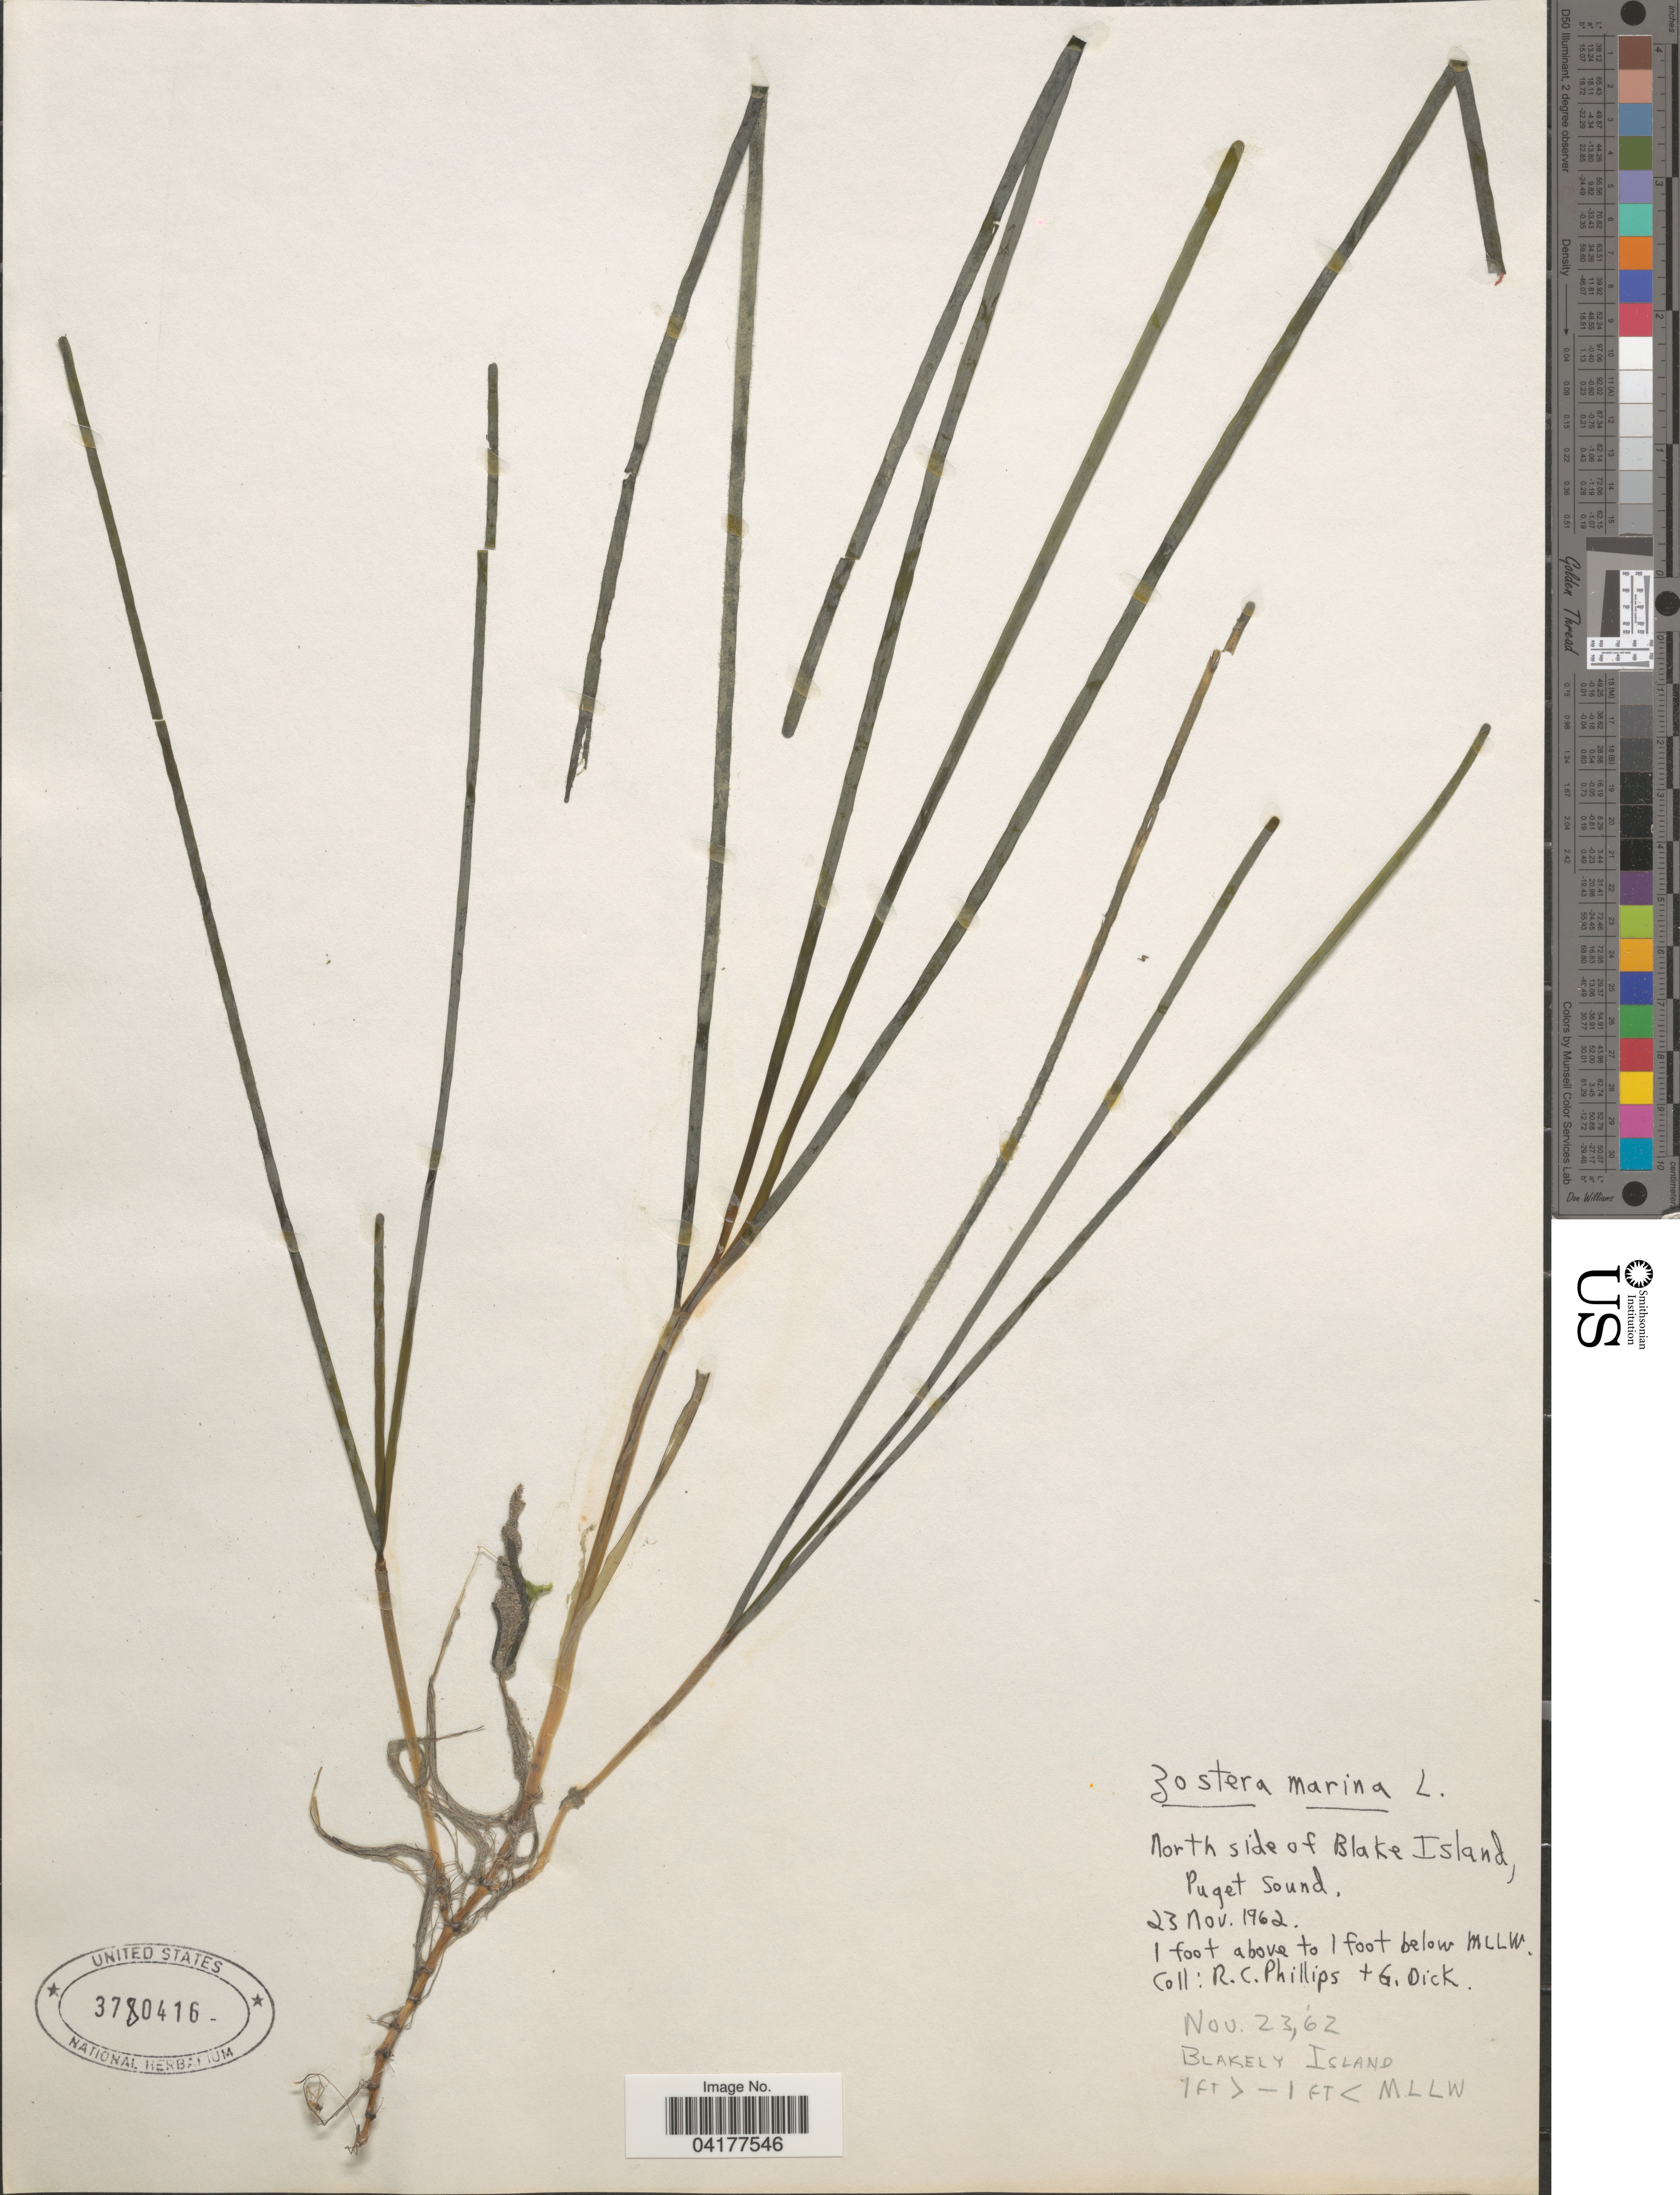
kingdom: Plantae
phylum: Tracheophyta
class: Liliopsida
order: Alismatales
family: Zosteraceae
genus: Zostera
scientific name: Zostera marina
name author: L.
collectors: R. C. Phillips & G. Dick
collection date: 1962-11-23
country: United States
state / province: Washington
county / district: King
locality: North side of Blake Island, Puget Sound. 1 foot above to 1 foot below MLLW. Blakely Island.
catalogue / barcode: US 3780416